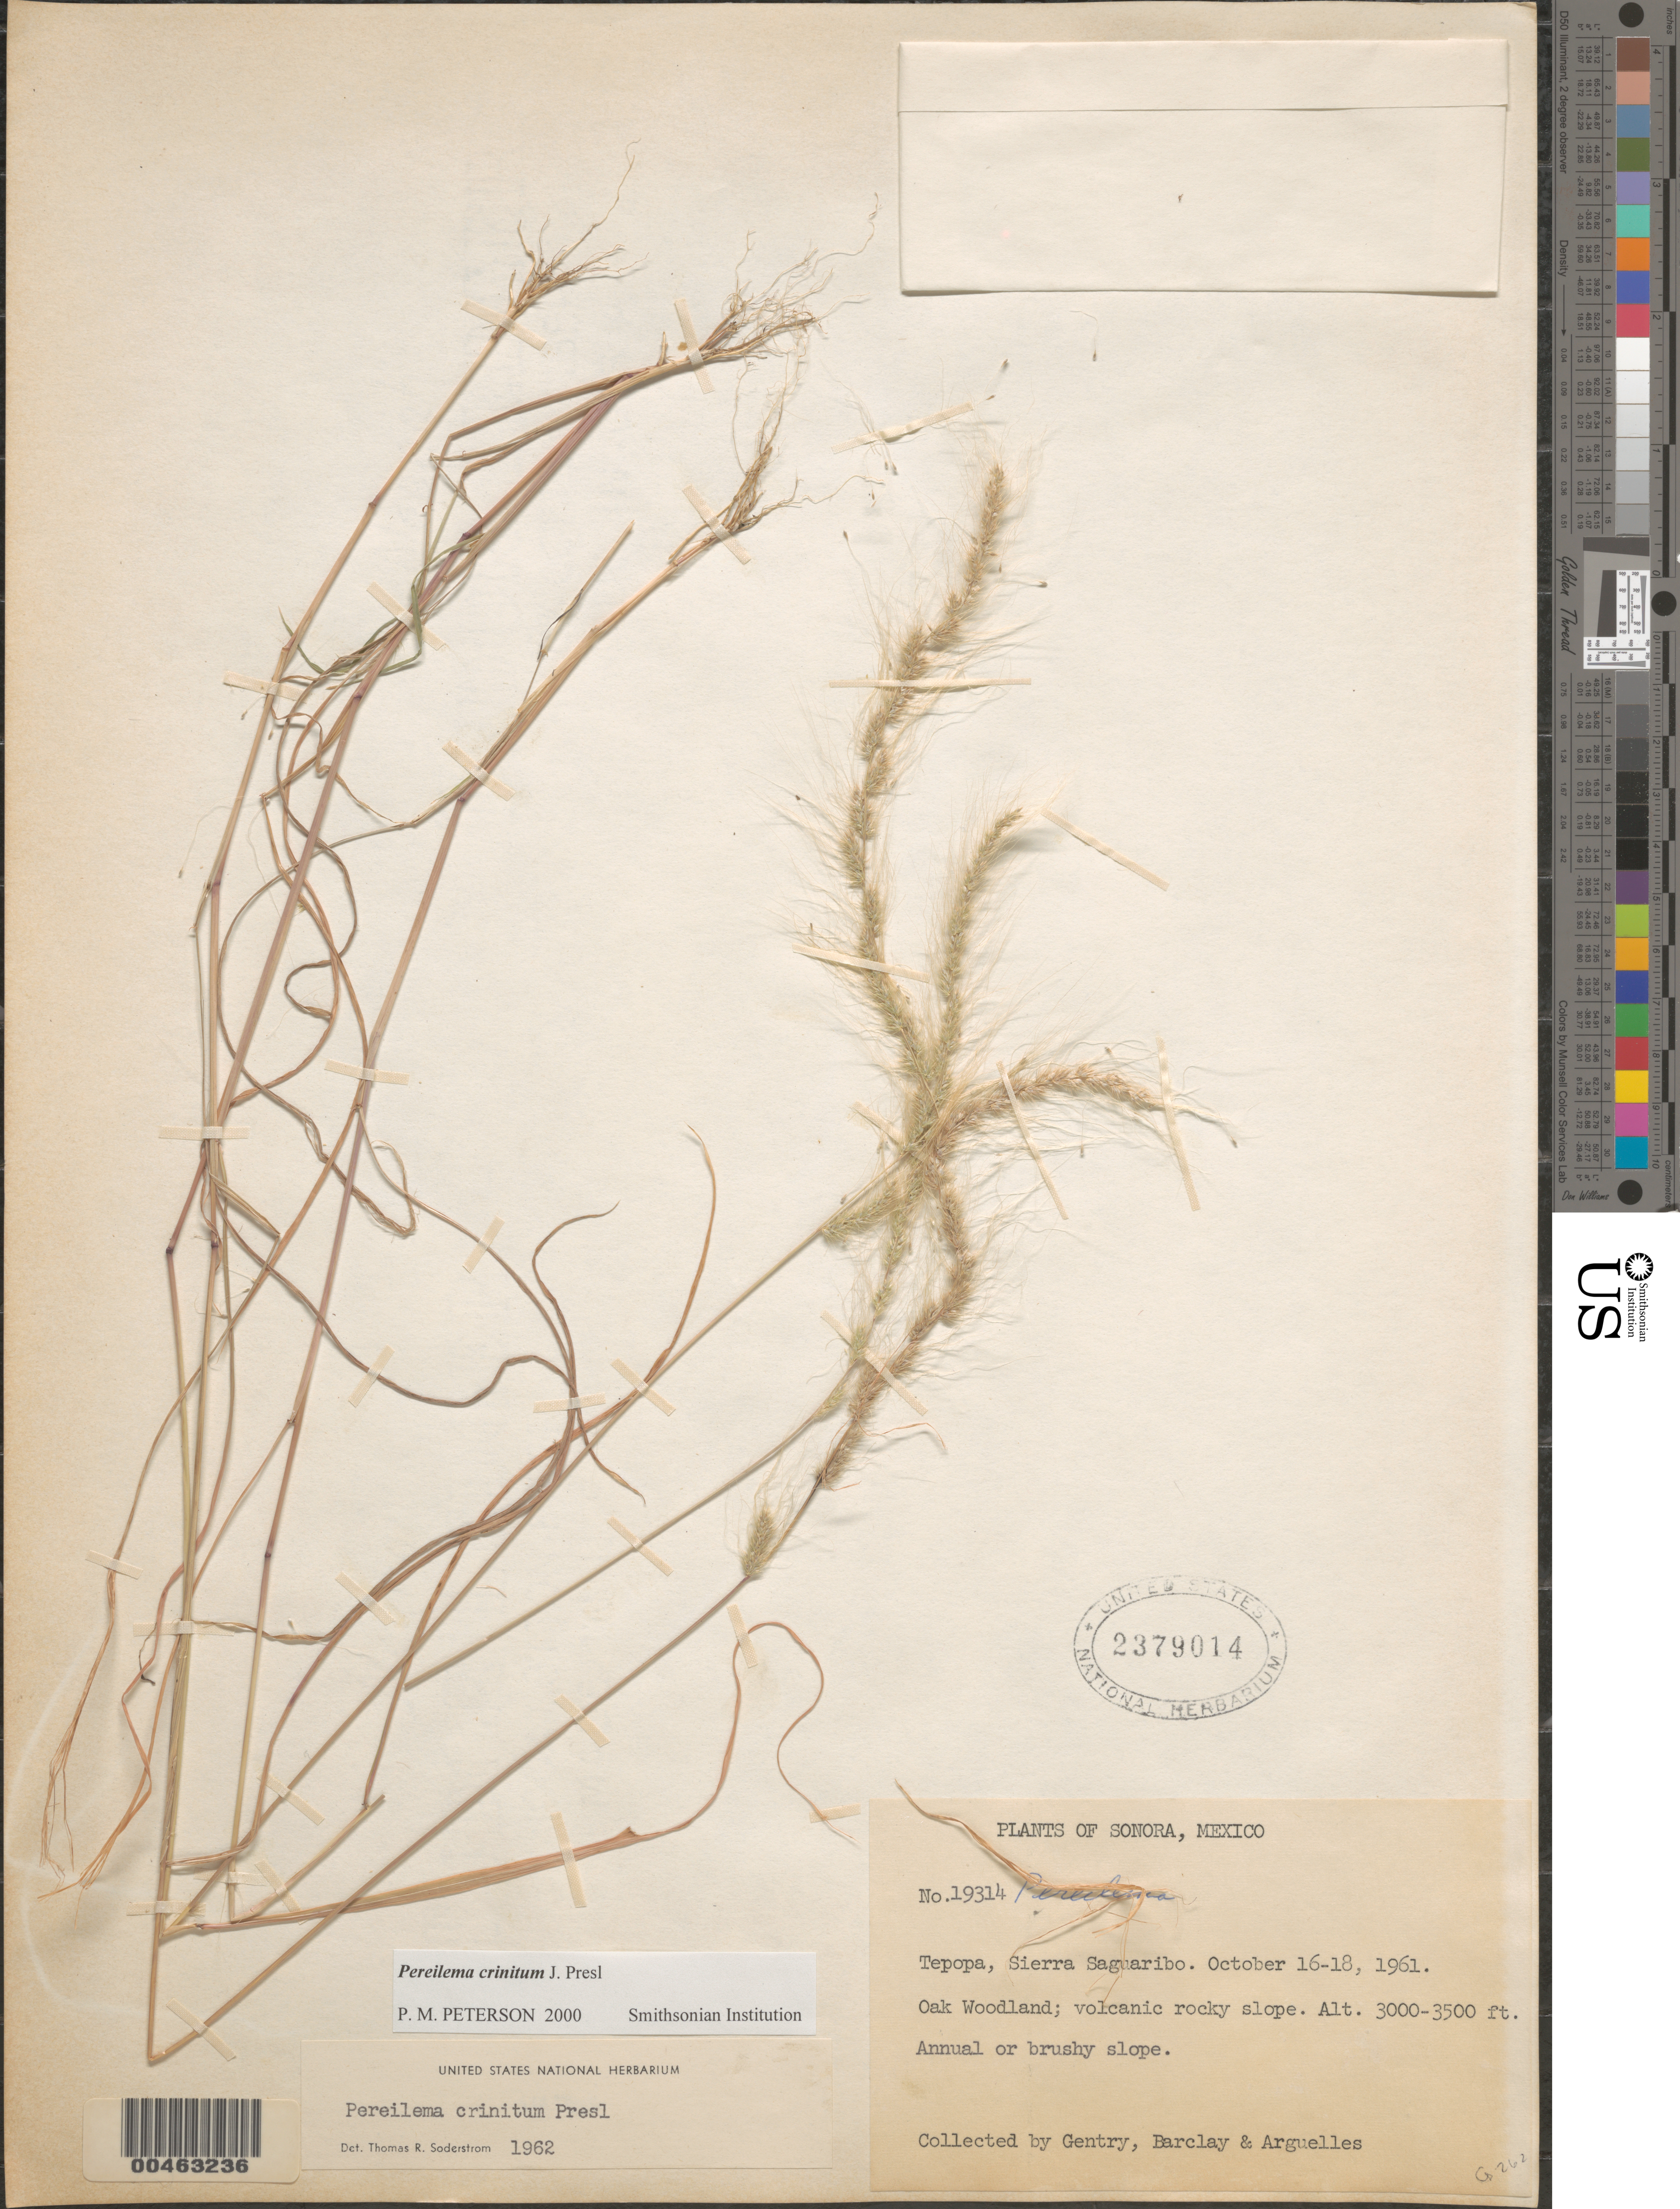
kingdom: Plantae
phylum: Tracheophyta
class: Liliopsida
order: Poales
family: Poaceae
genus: Pereilema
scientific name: Pereilema crinitum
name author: J. Presl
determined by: Soderstrom, T. R.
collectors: Gentry, --, A. S. Barclay & J. Arguelles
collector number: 19314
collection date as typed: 16 Oct 1961 to 18 Oct 1961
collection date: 1961-10-16/1961-10-18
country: Mexico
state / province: Sonora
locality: Tepepa, Sierra Saguaribo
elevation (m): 914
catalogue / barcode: US 2379014